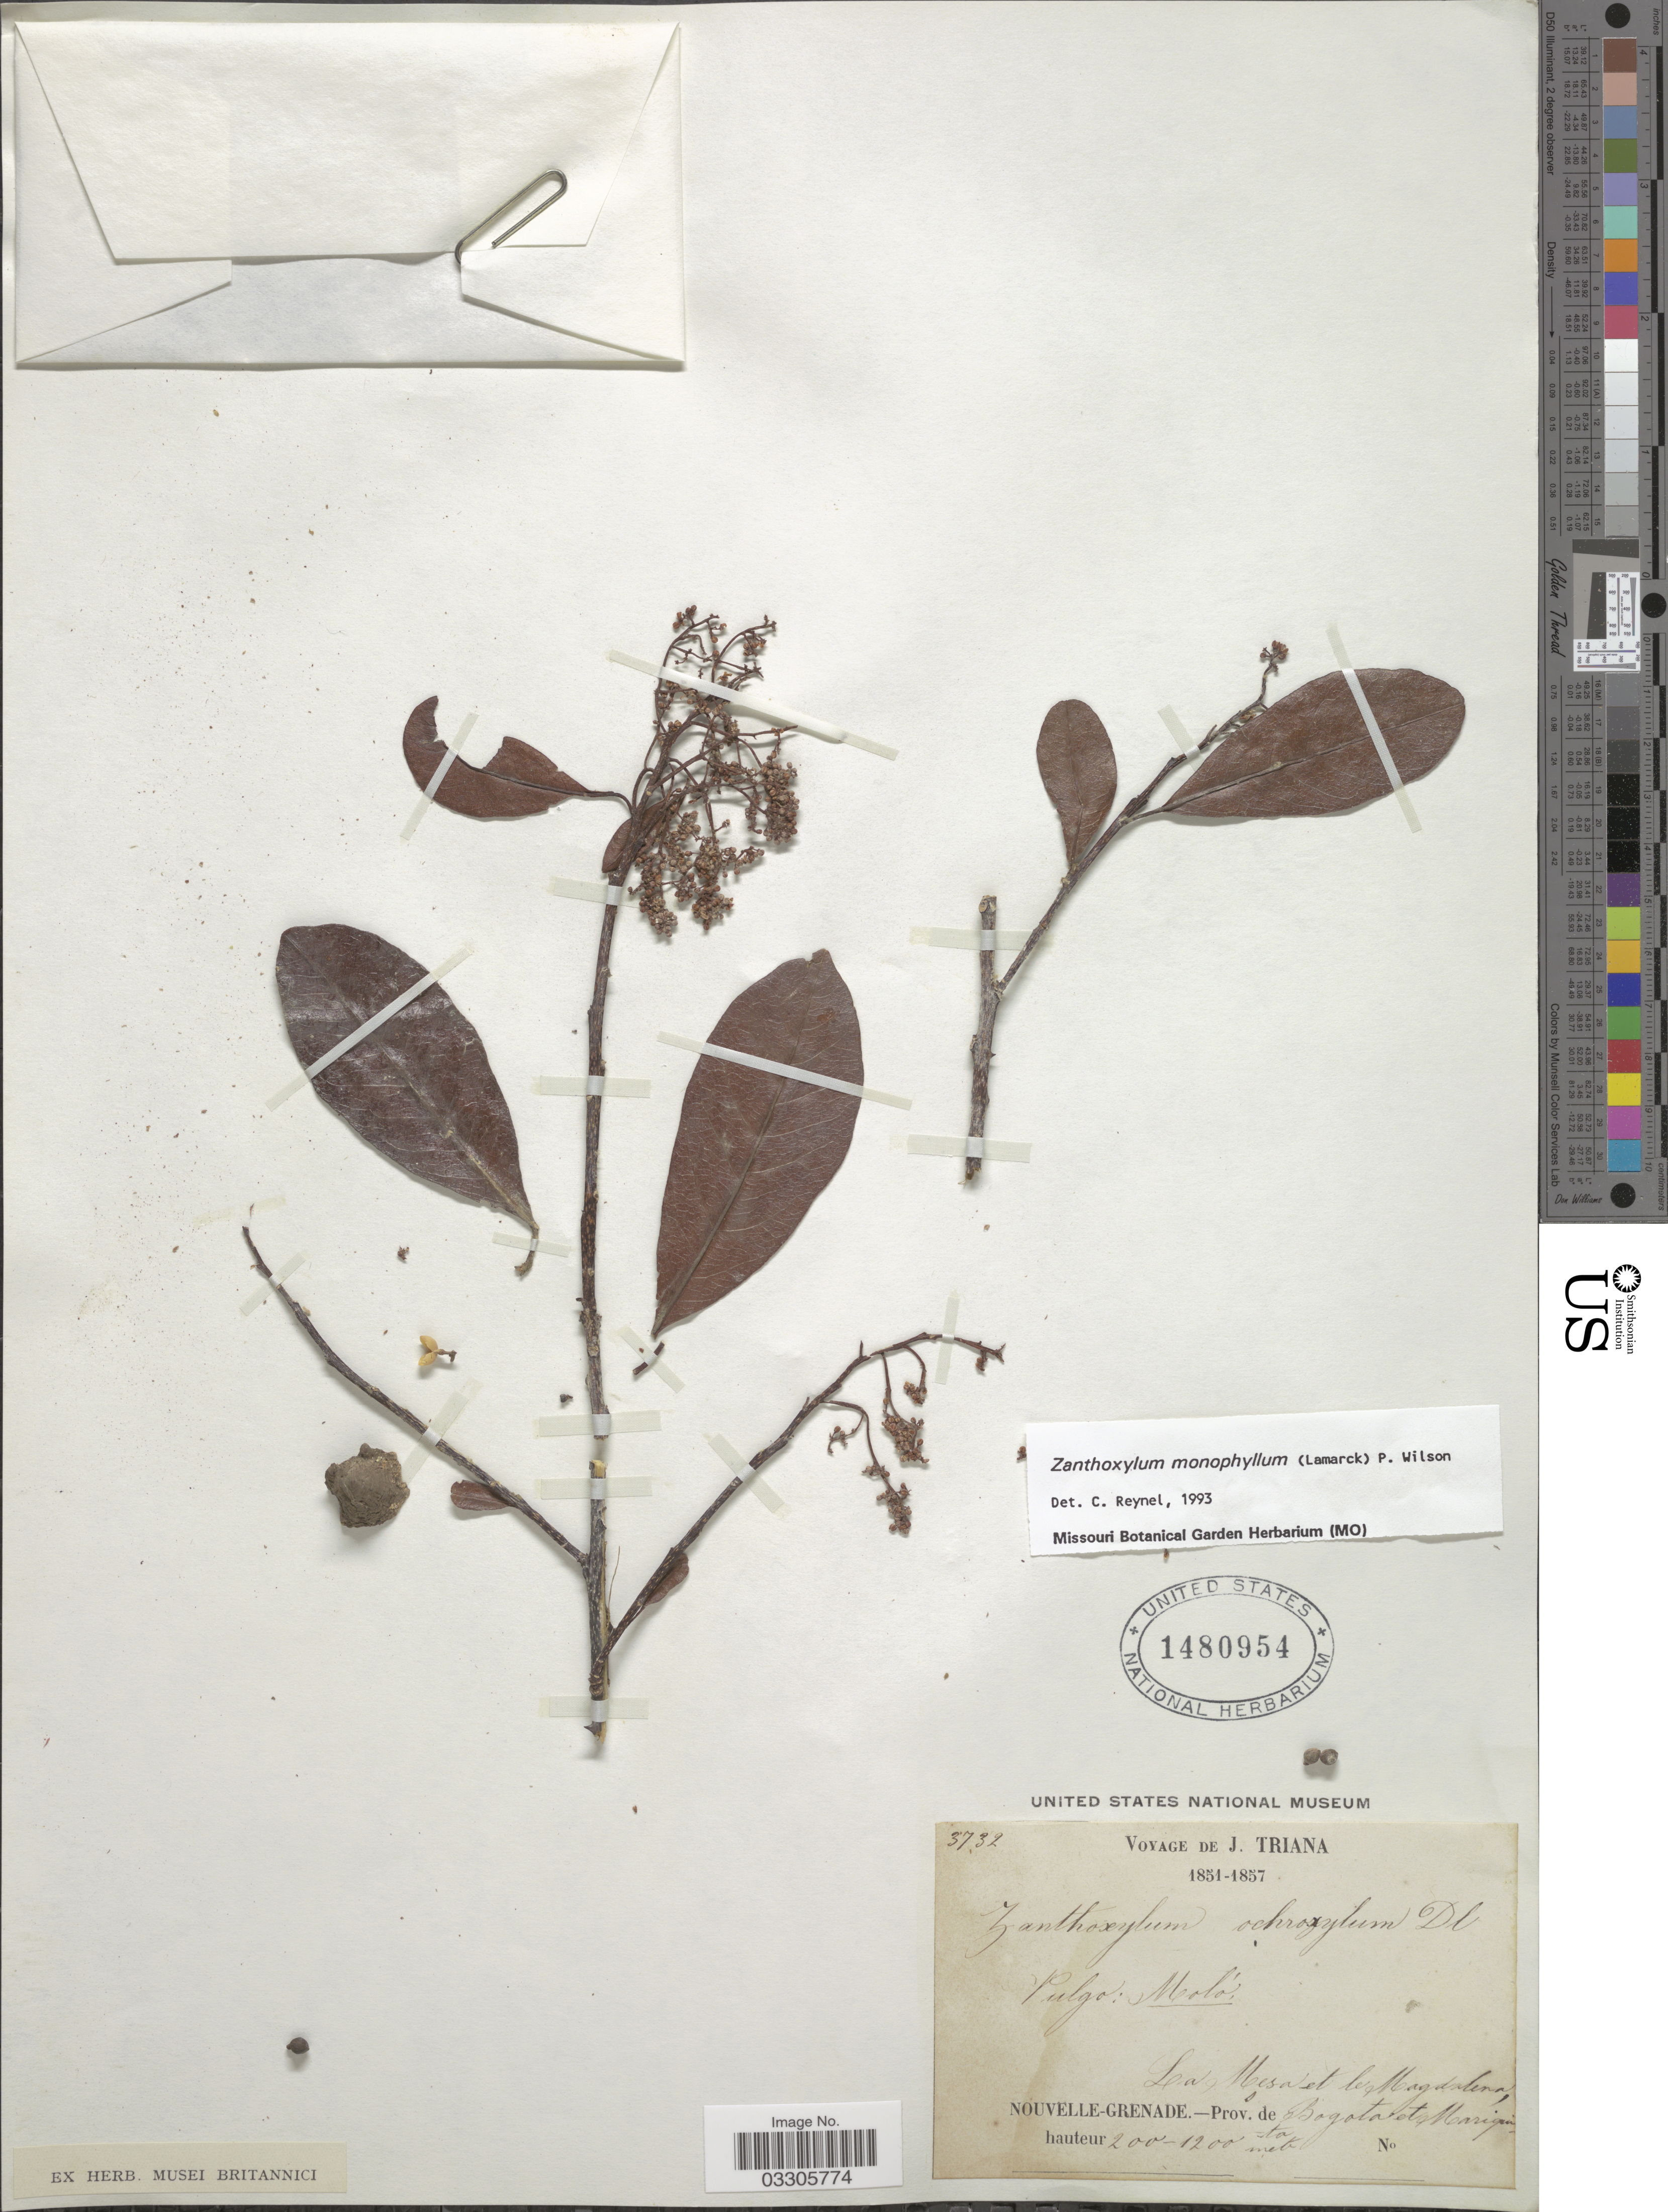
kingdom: Plantae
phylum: Tracheophyta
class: Magnoliopsida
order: Sapindales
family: Rutaceae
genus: Zanthoxylum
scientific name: Zanthoxylum monophyllum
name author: (Lam.) P. Wilson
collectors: J. Triana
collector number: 3732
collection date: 1851/1857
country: Colombia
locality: Nouvelle-Grenade.- La Mesa et le Magdalena, Bogota et Mariquita.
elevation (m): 200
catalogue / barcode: US 1480954